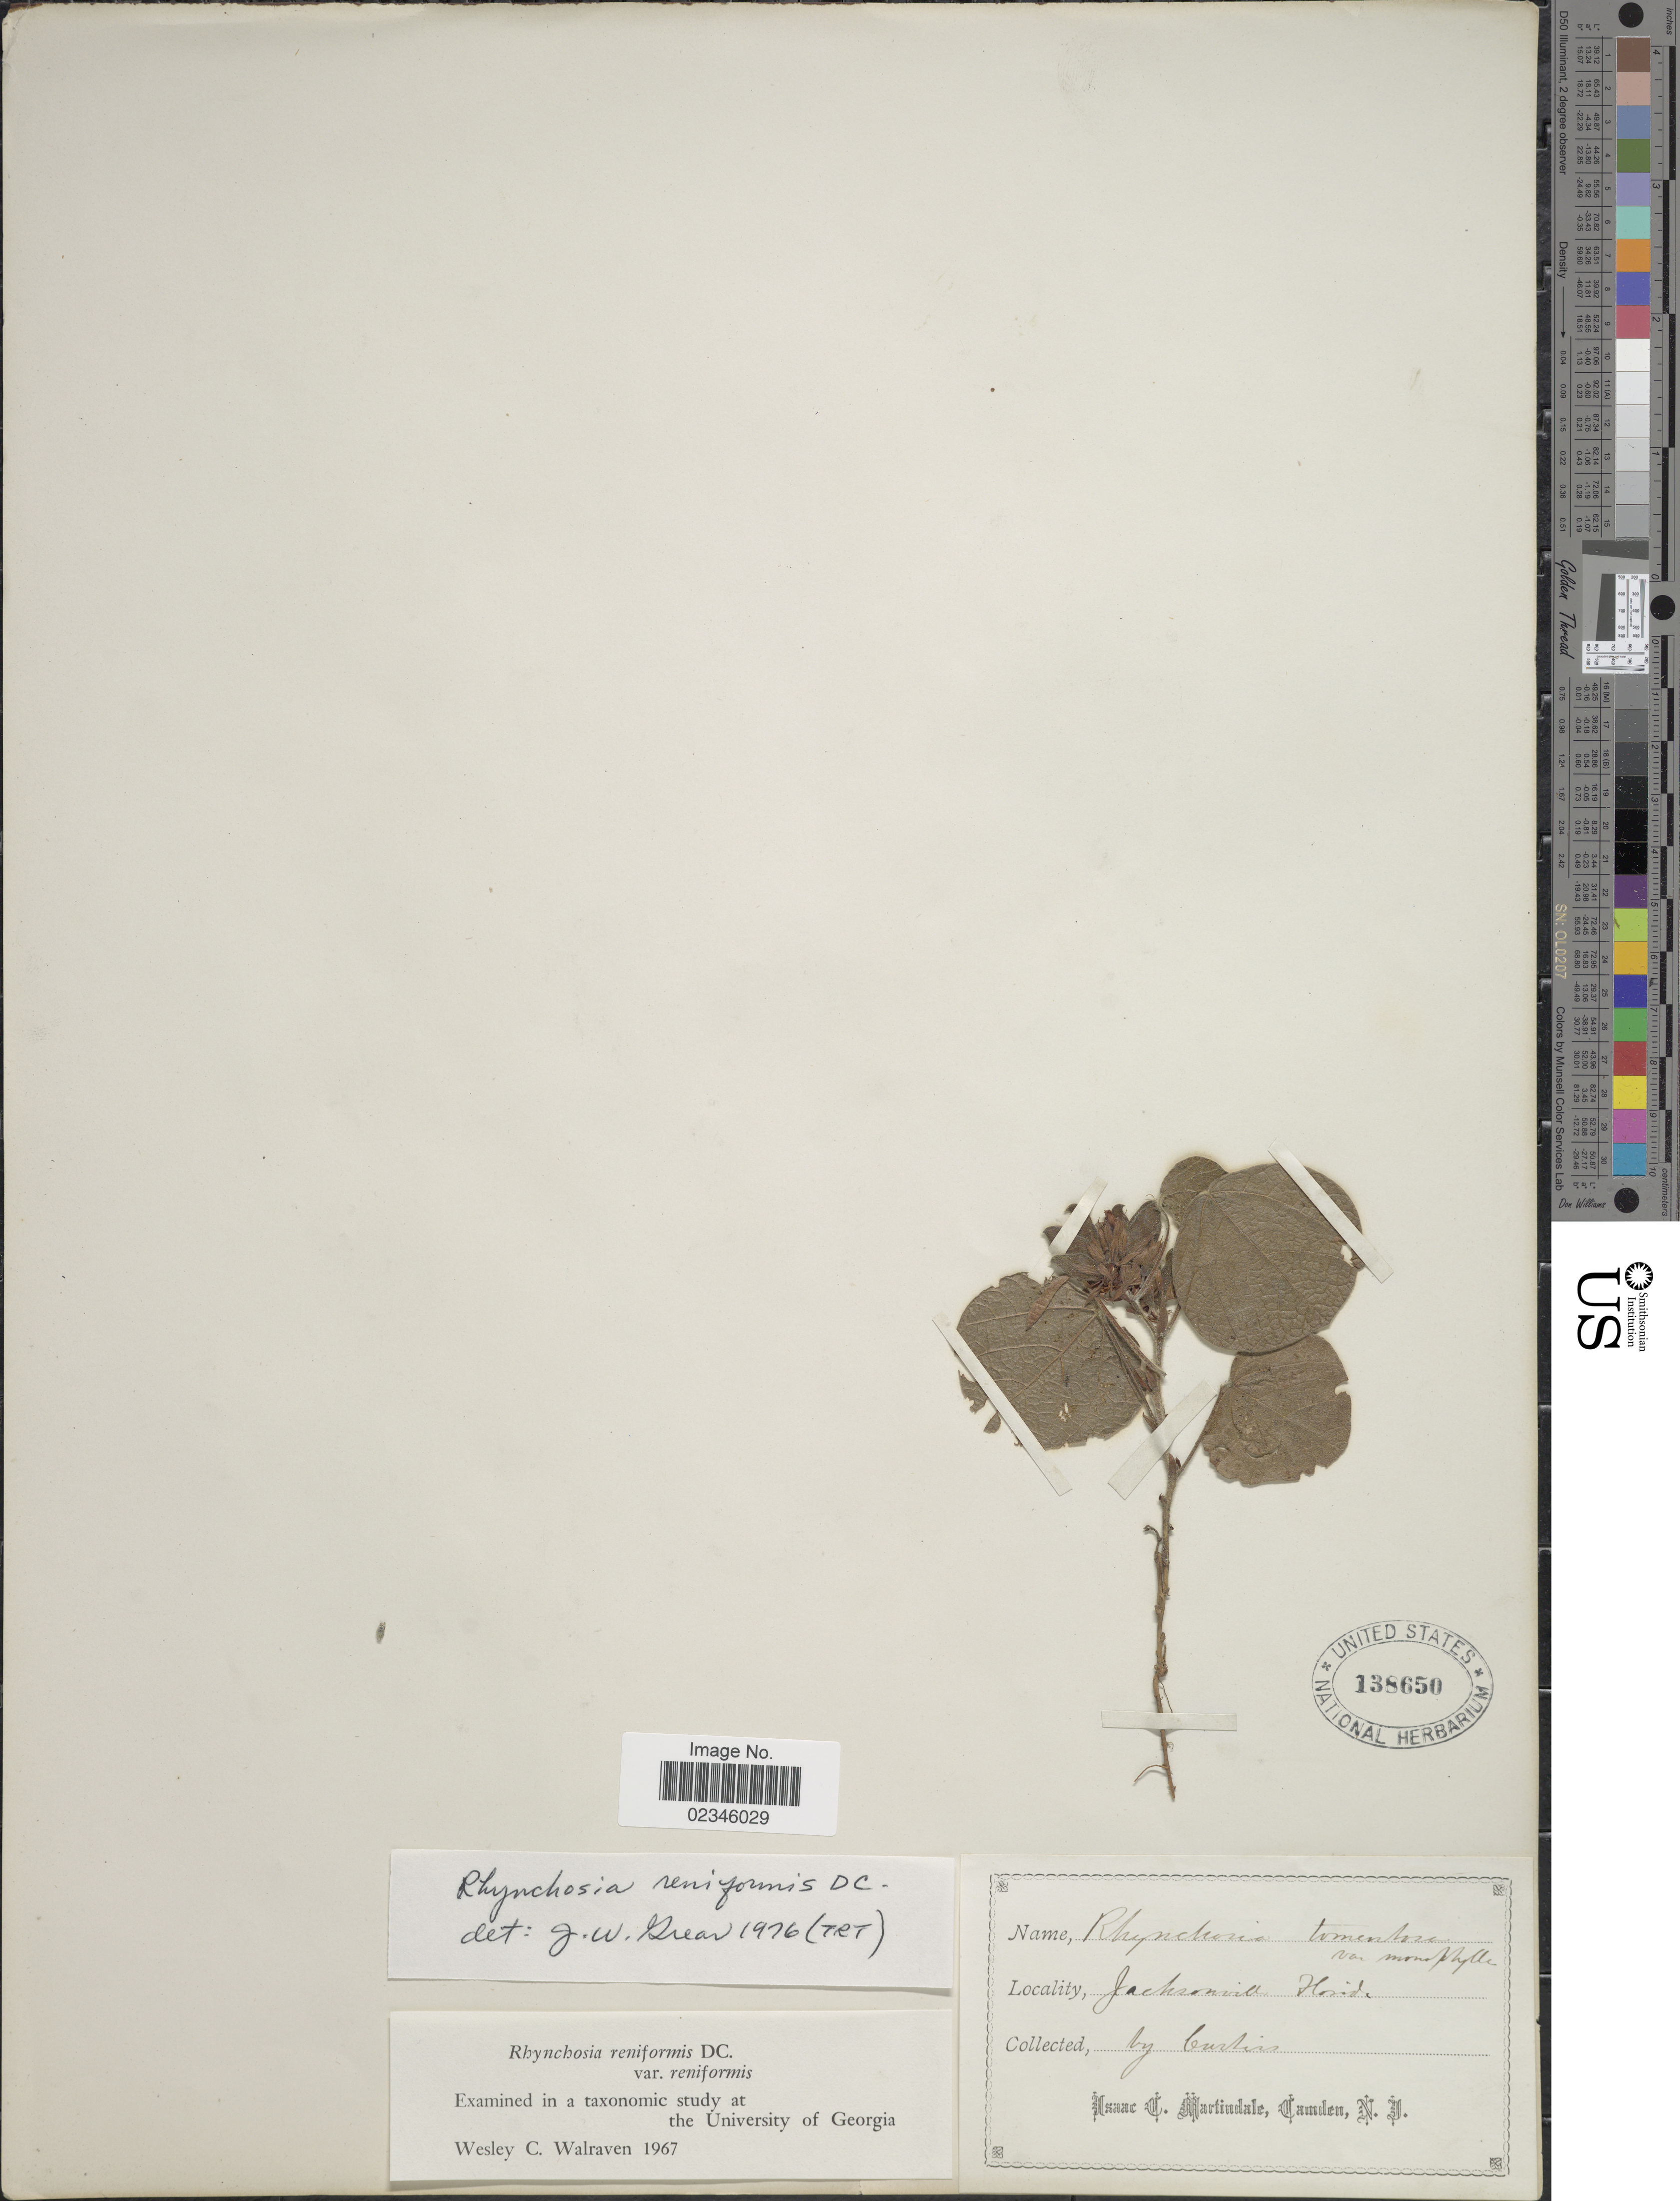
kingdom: Plantae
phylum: Tracheophyta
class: Magnoliopsida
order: Fabales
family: Fabaceae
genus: Rhynchosia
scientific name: Rhynchosia reniformis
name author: DC.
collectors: -. Curtiss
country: United States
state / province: Florida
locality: Jacksonville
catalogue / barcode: US 138650